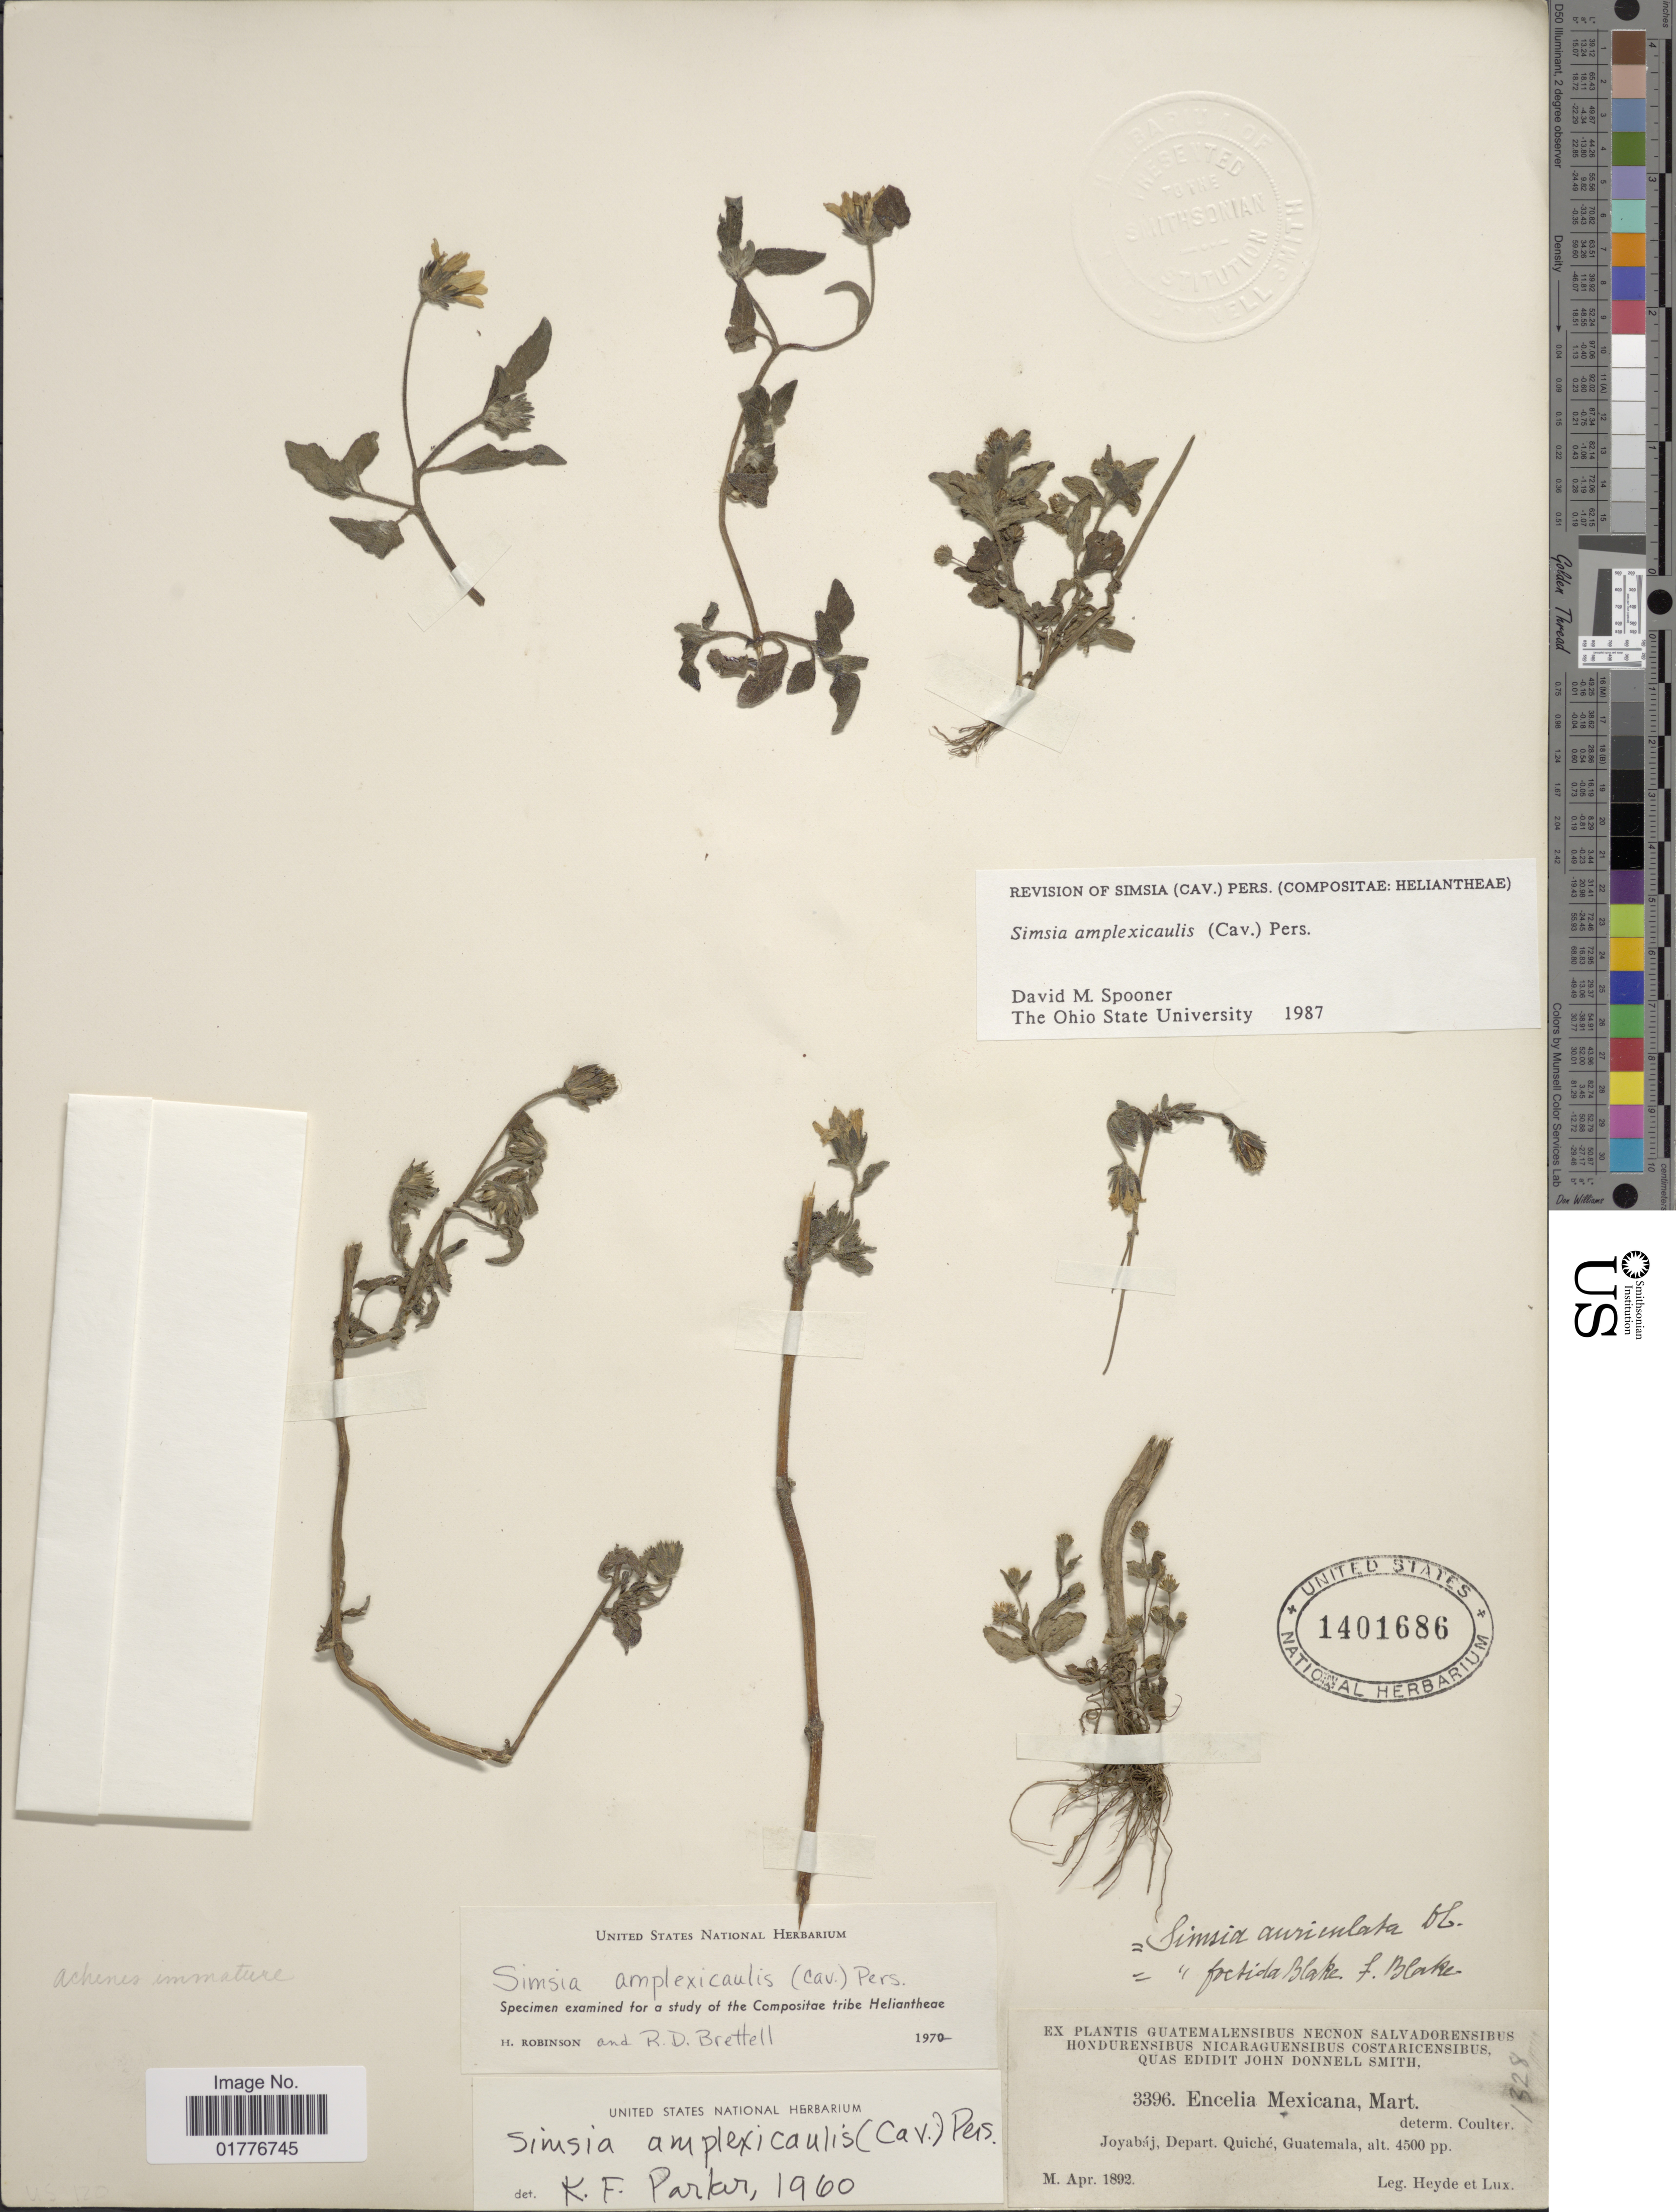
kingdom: Plantae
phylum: Tracheophyta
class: Magnoliopsida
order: Asterales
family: Asteraceae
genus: Simsia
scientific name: Simsia amplexicaulis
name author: (Cav.) Pers.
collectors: Heyde & Lux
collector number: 3396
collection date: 1892-04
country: Guatemala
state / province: El Quiché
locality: Joyabaj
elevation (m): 1372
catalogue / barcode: US 1401686